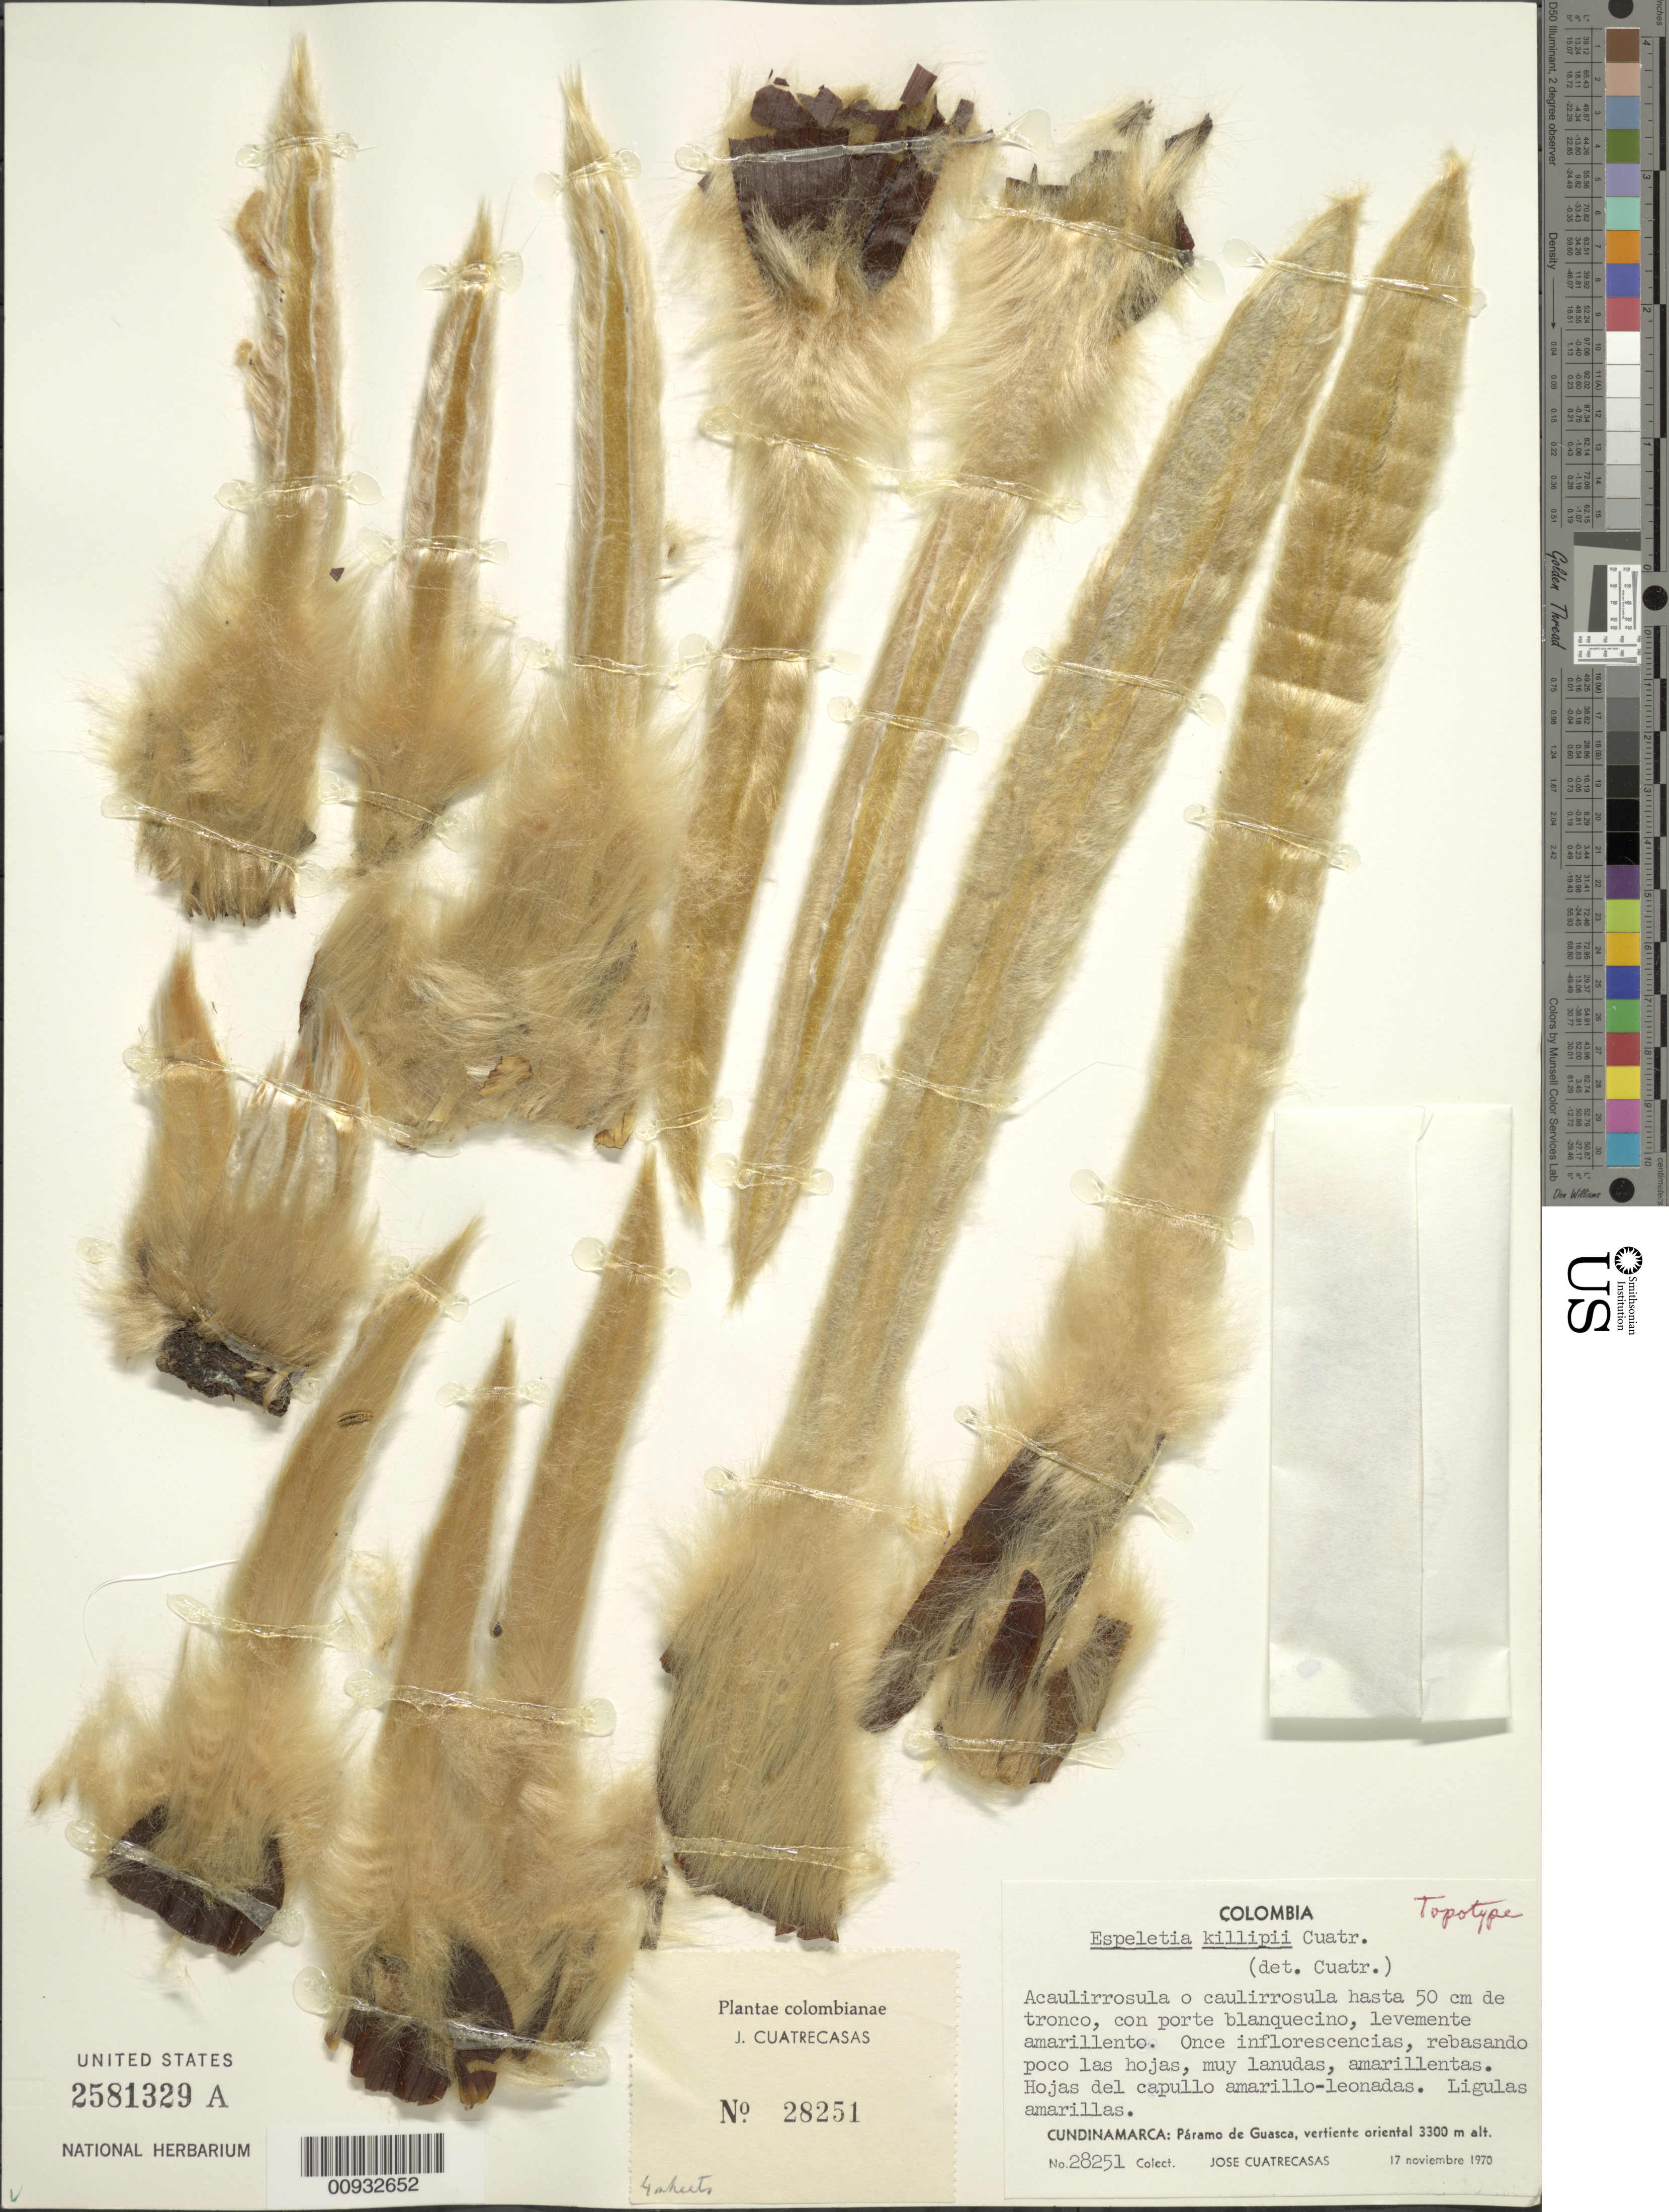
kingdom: Plantae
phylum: Tracheophyta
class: Magnoliopsida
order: Asterales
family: Asteraceae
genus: Espeletia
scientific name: Espeletia killipii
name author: Cuatrec.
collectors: J. Cuatrecasas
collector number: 28251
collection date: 1970-11-17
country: Colombia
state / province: Cundinamarca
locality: Paramo de Guasca, vertiente oriental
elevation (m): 3300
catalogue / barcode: US 2581329A